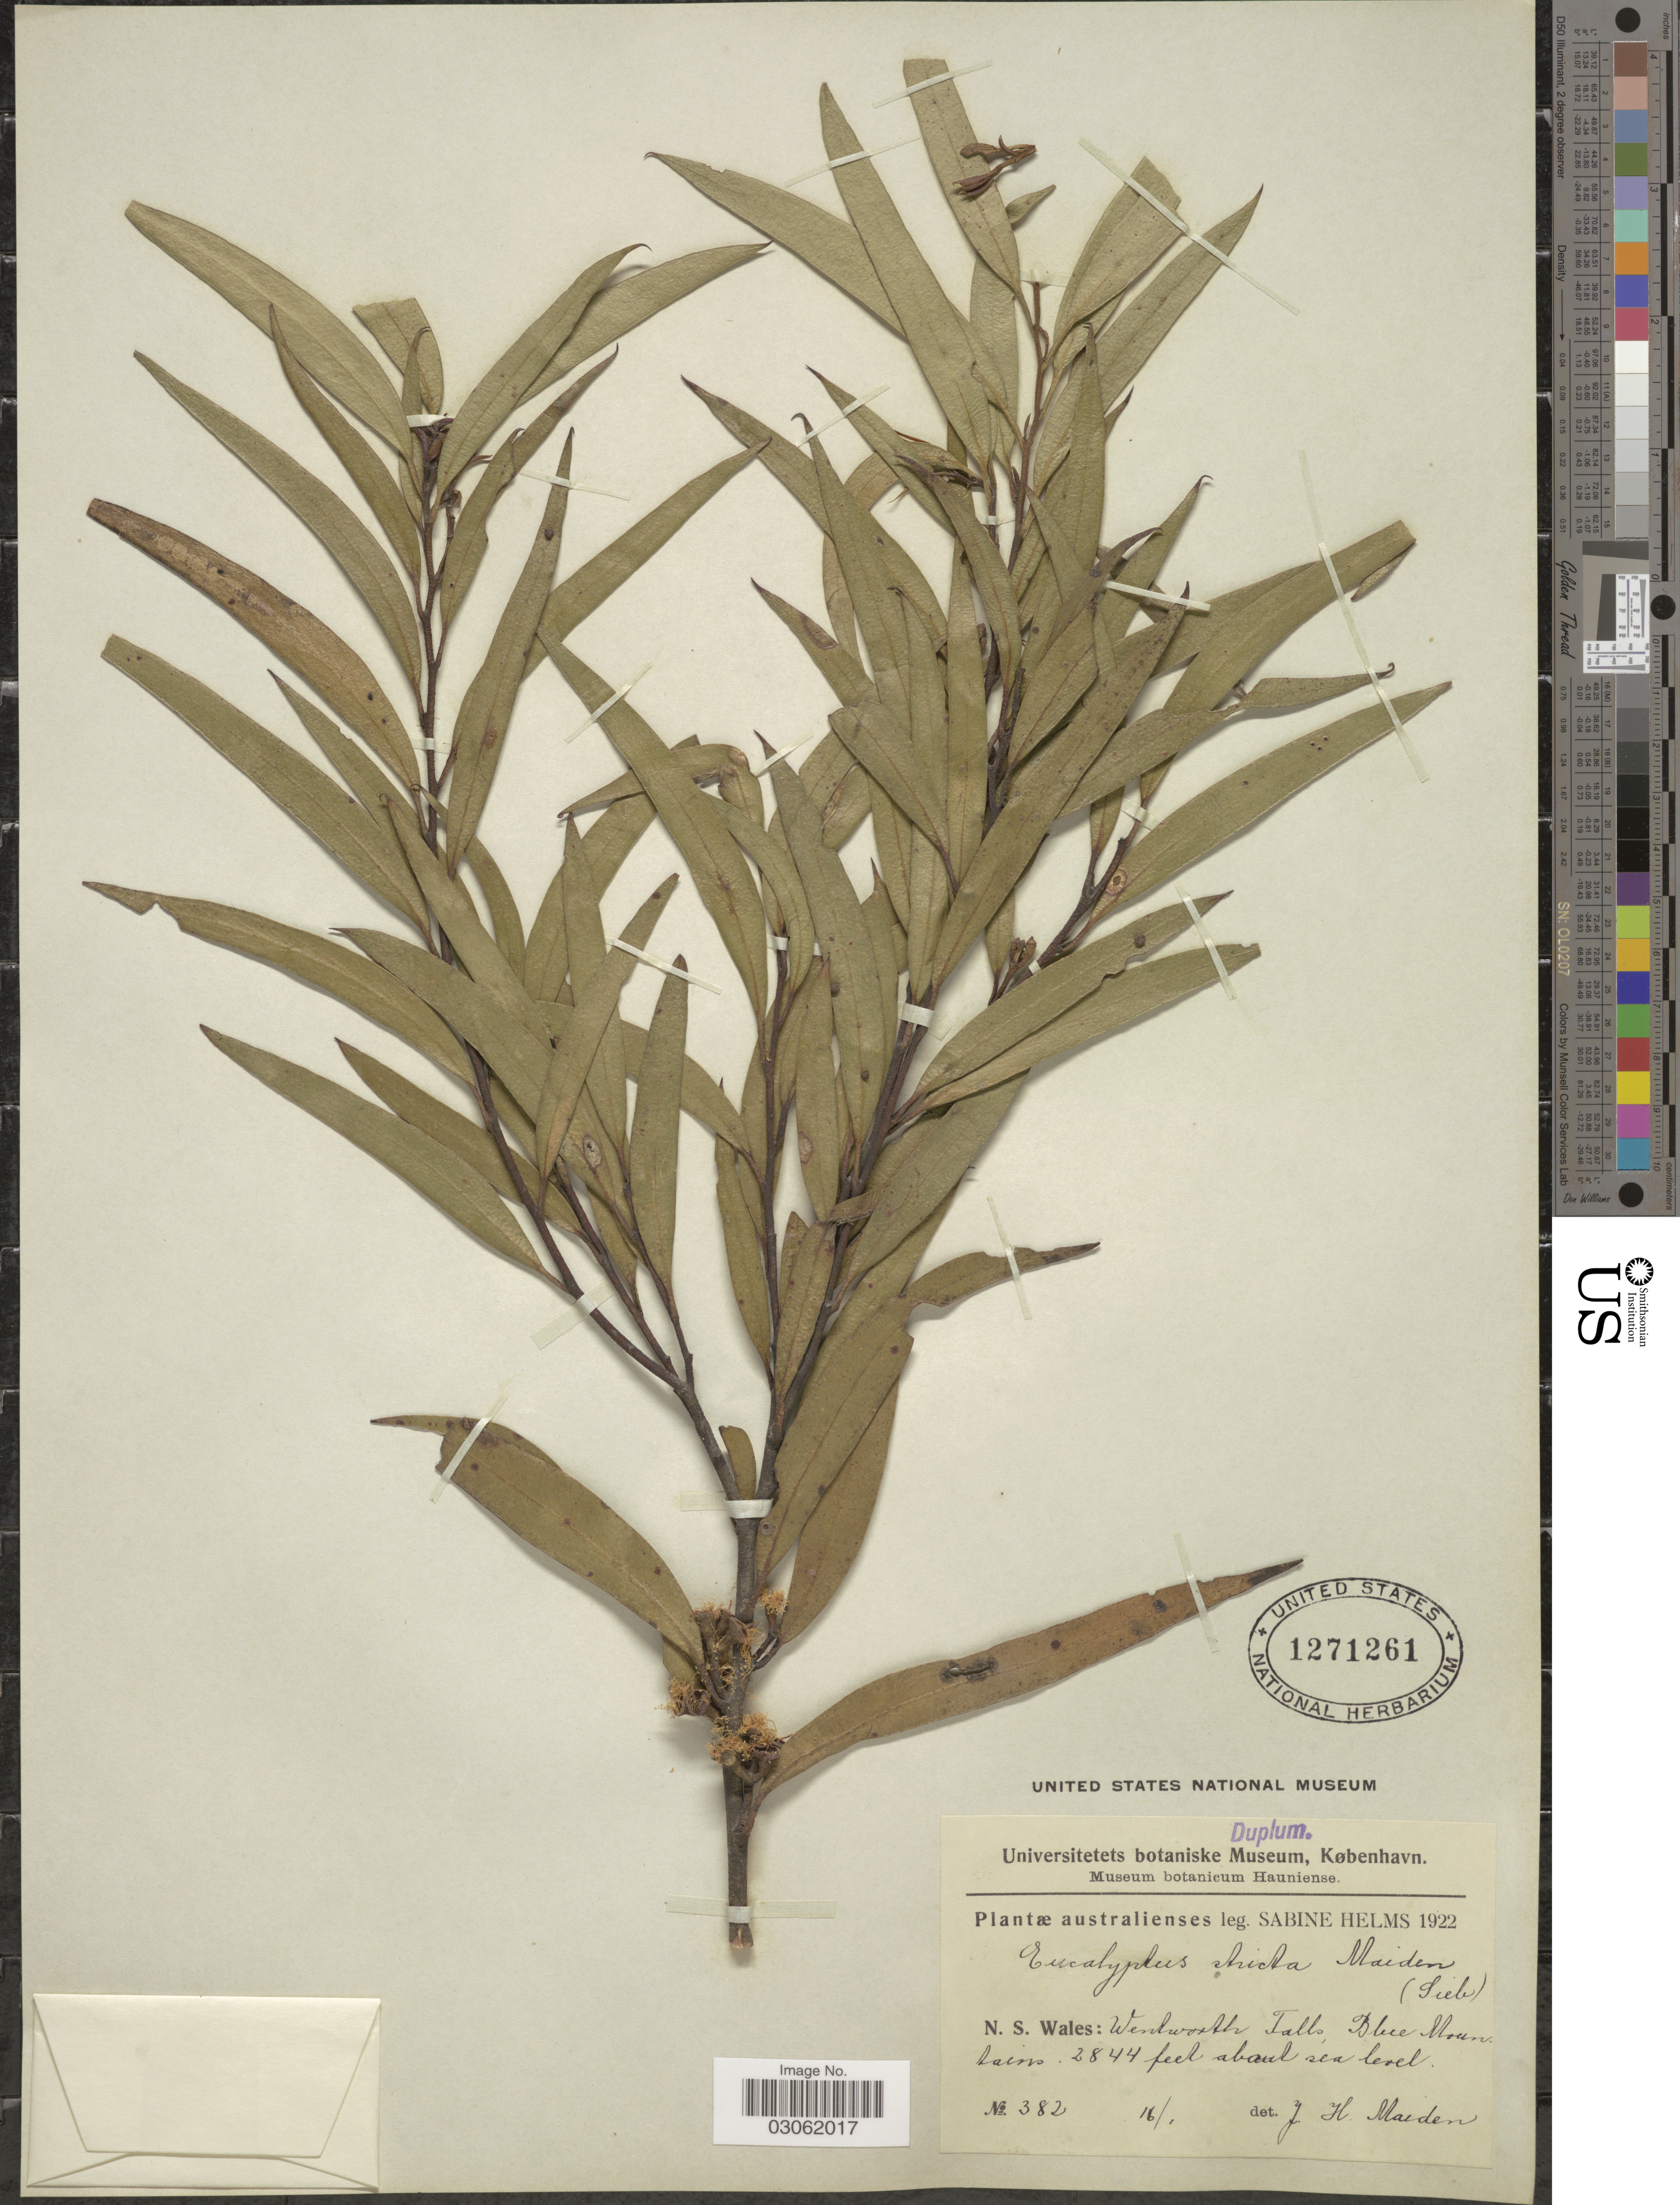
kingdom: Plantae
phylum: Tracheophyta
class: Magnoliopsida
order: Myrtales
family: Myrtaceae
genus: Eucalyptus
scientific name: Eucalyptus stricta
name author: Sieber ex Spreng.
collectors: S. Helms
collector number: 382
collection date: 1922-01-16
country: Australia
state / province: New South Wales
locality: N. S. Wales: Wentworth Falls, Blue Mountains.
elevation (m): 867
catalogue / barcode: US 1271261